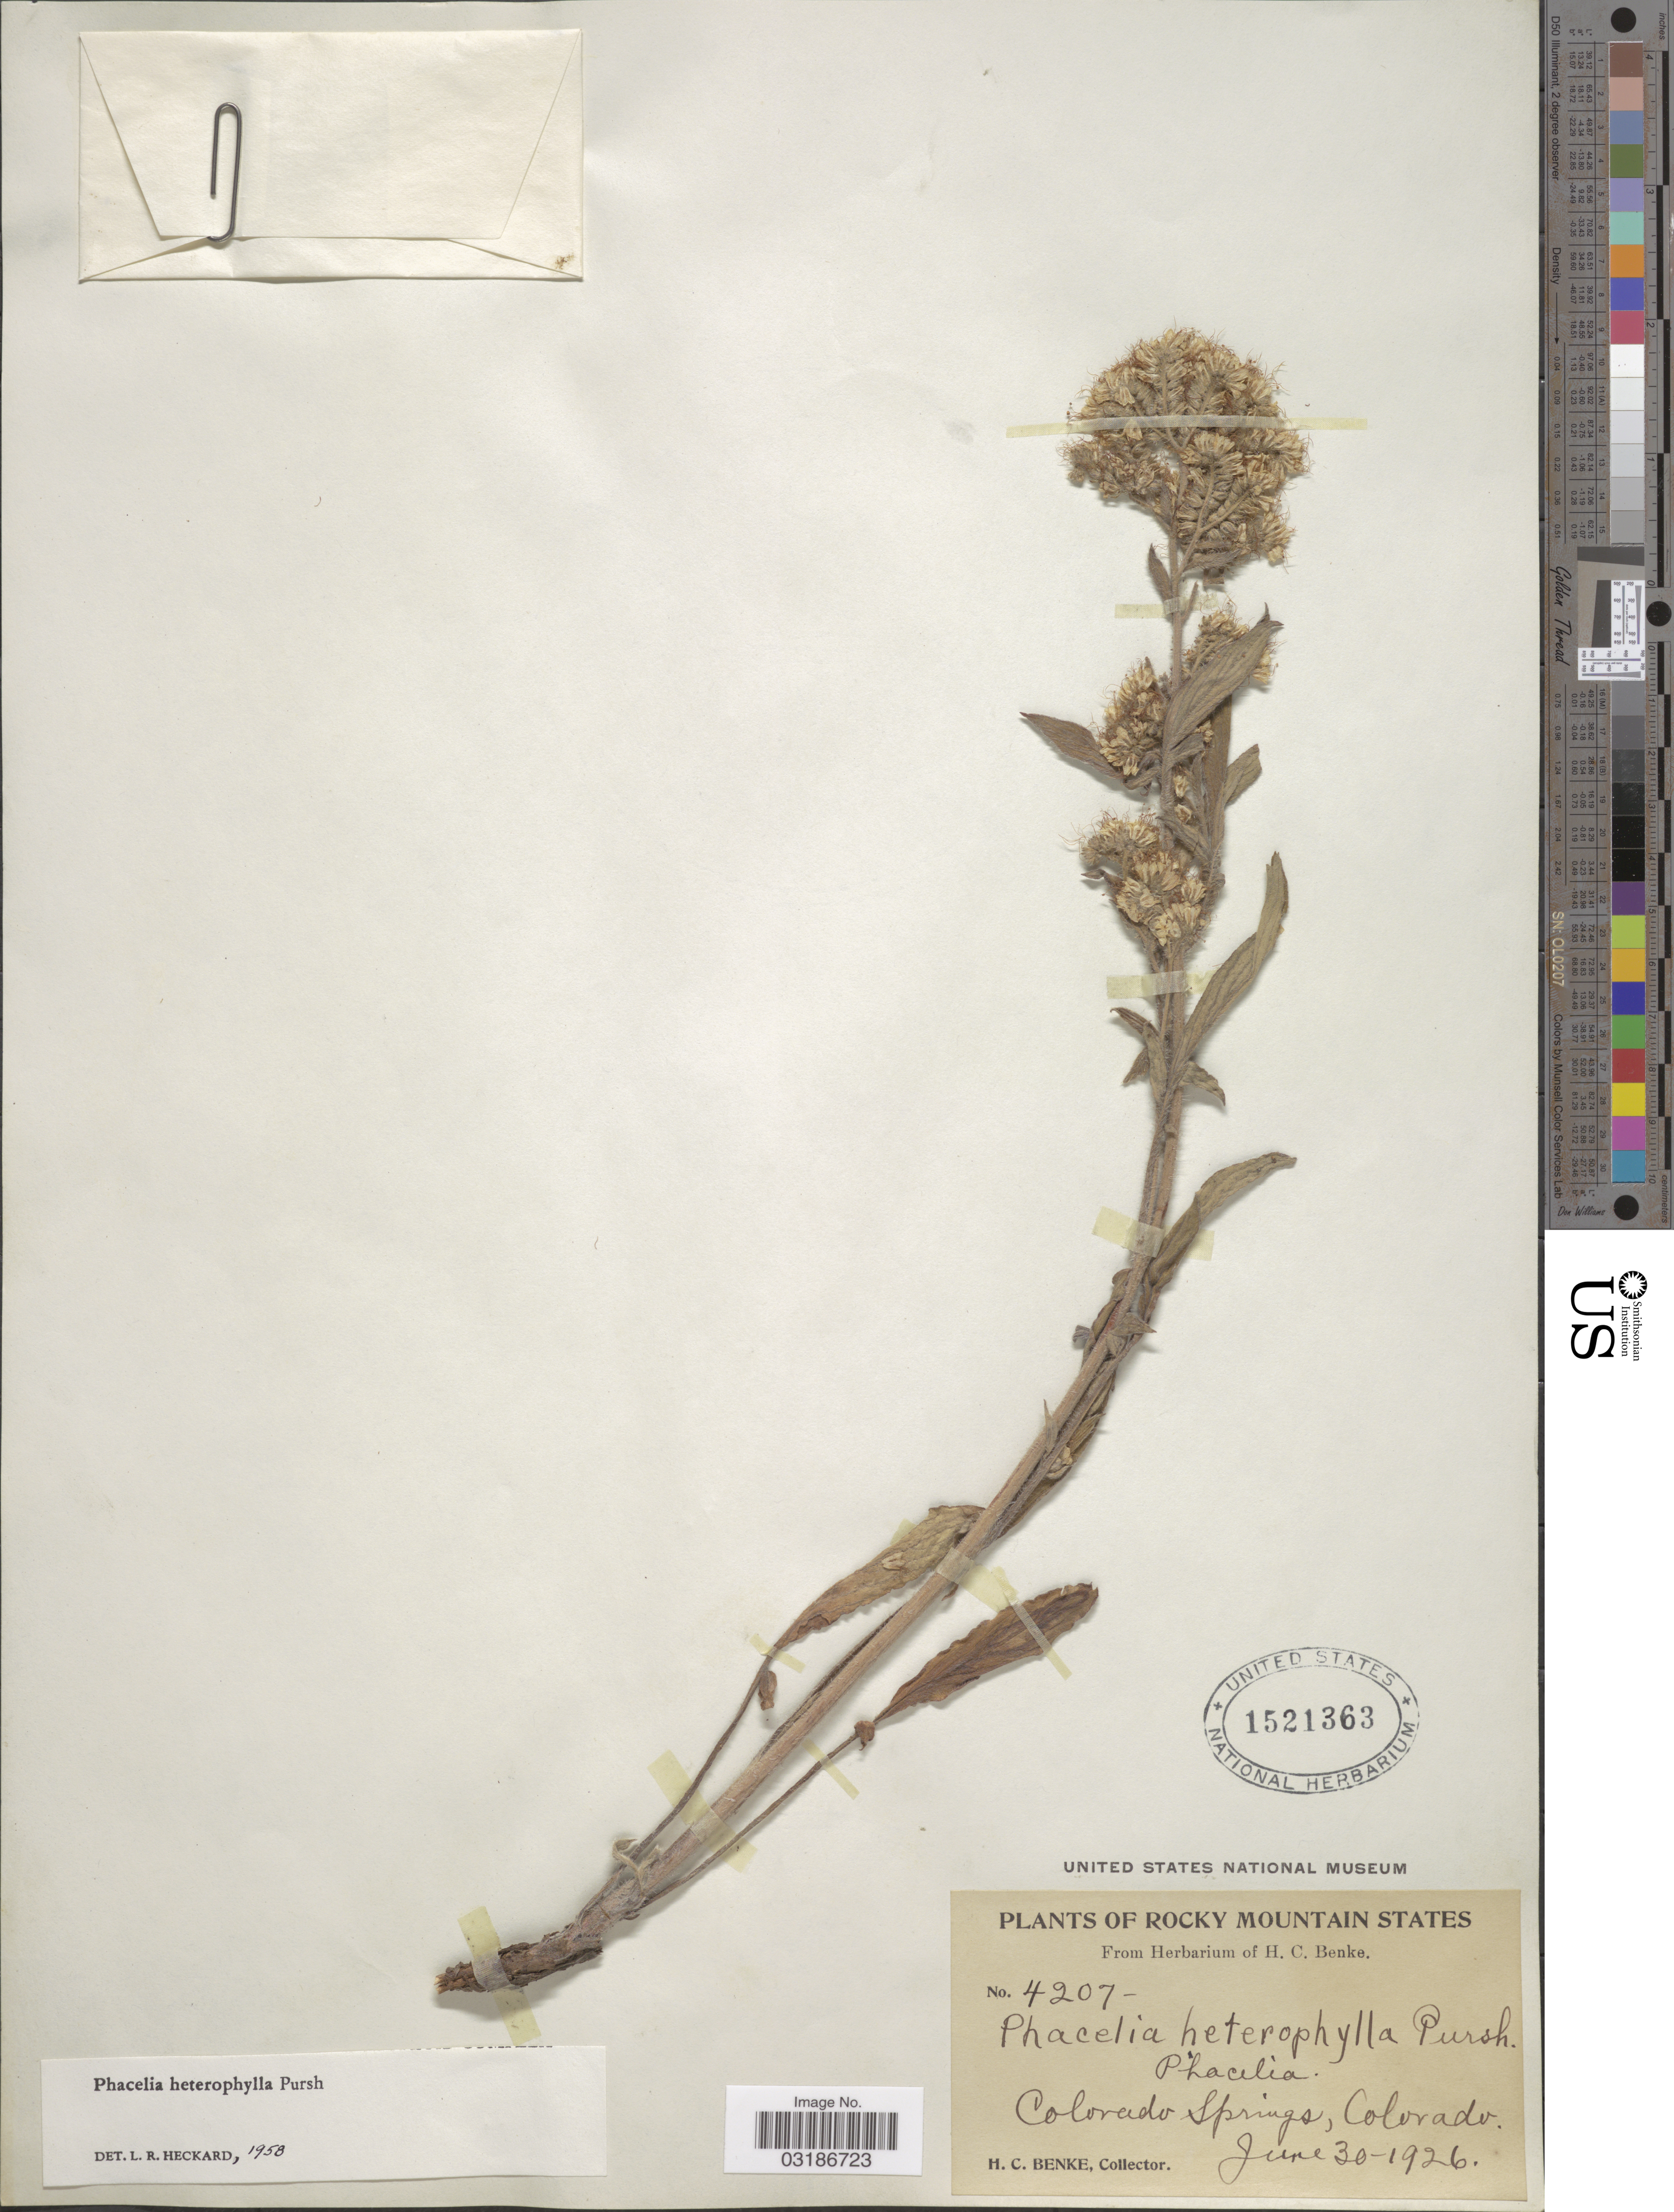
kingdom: Plantae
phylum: Tracheophyta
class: Magnoliopsida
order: Boraginales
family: Hydrophyllaceae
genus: Phacelia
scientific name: Phacelia heterophylla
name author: Pursh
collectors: H. Benke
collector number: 4207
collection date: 1926-06-30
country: United States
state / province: Colorado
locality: Rocky Mountain States. Colorado Springs.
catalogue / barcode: US 1521363